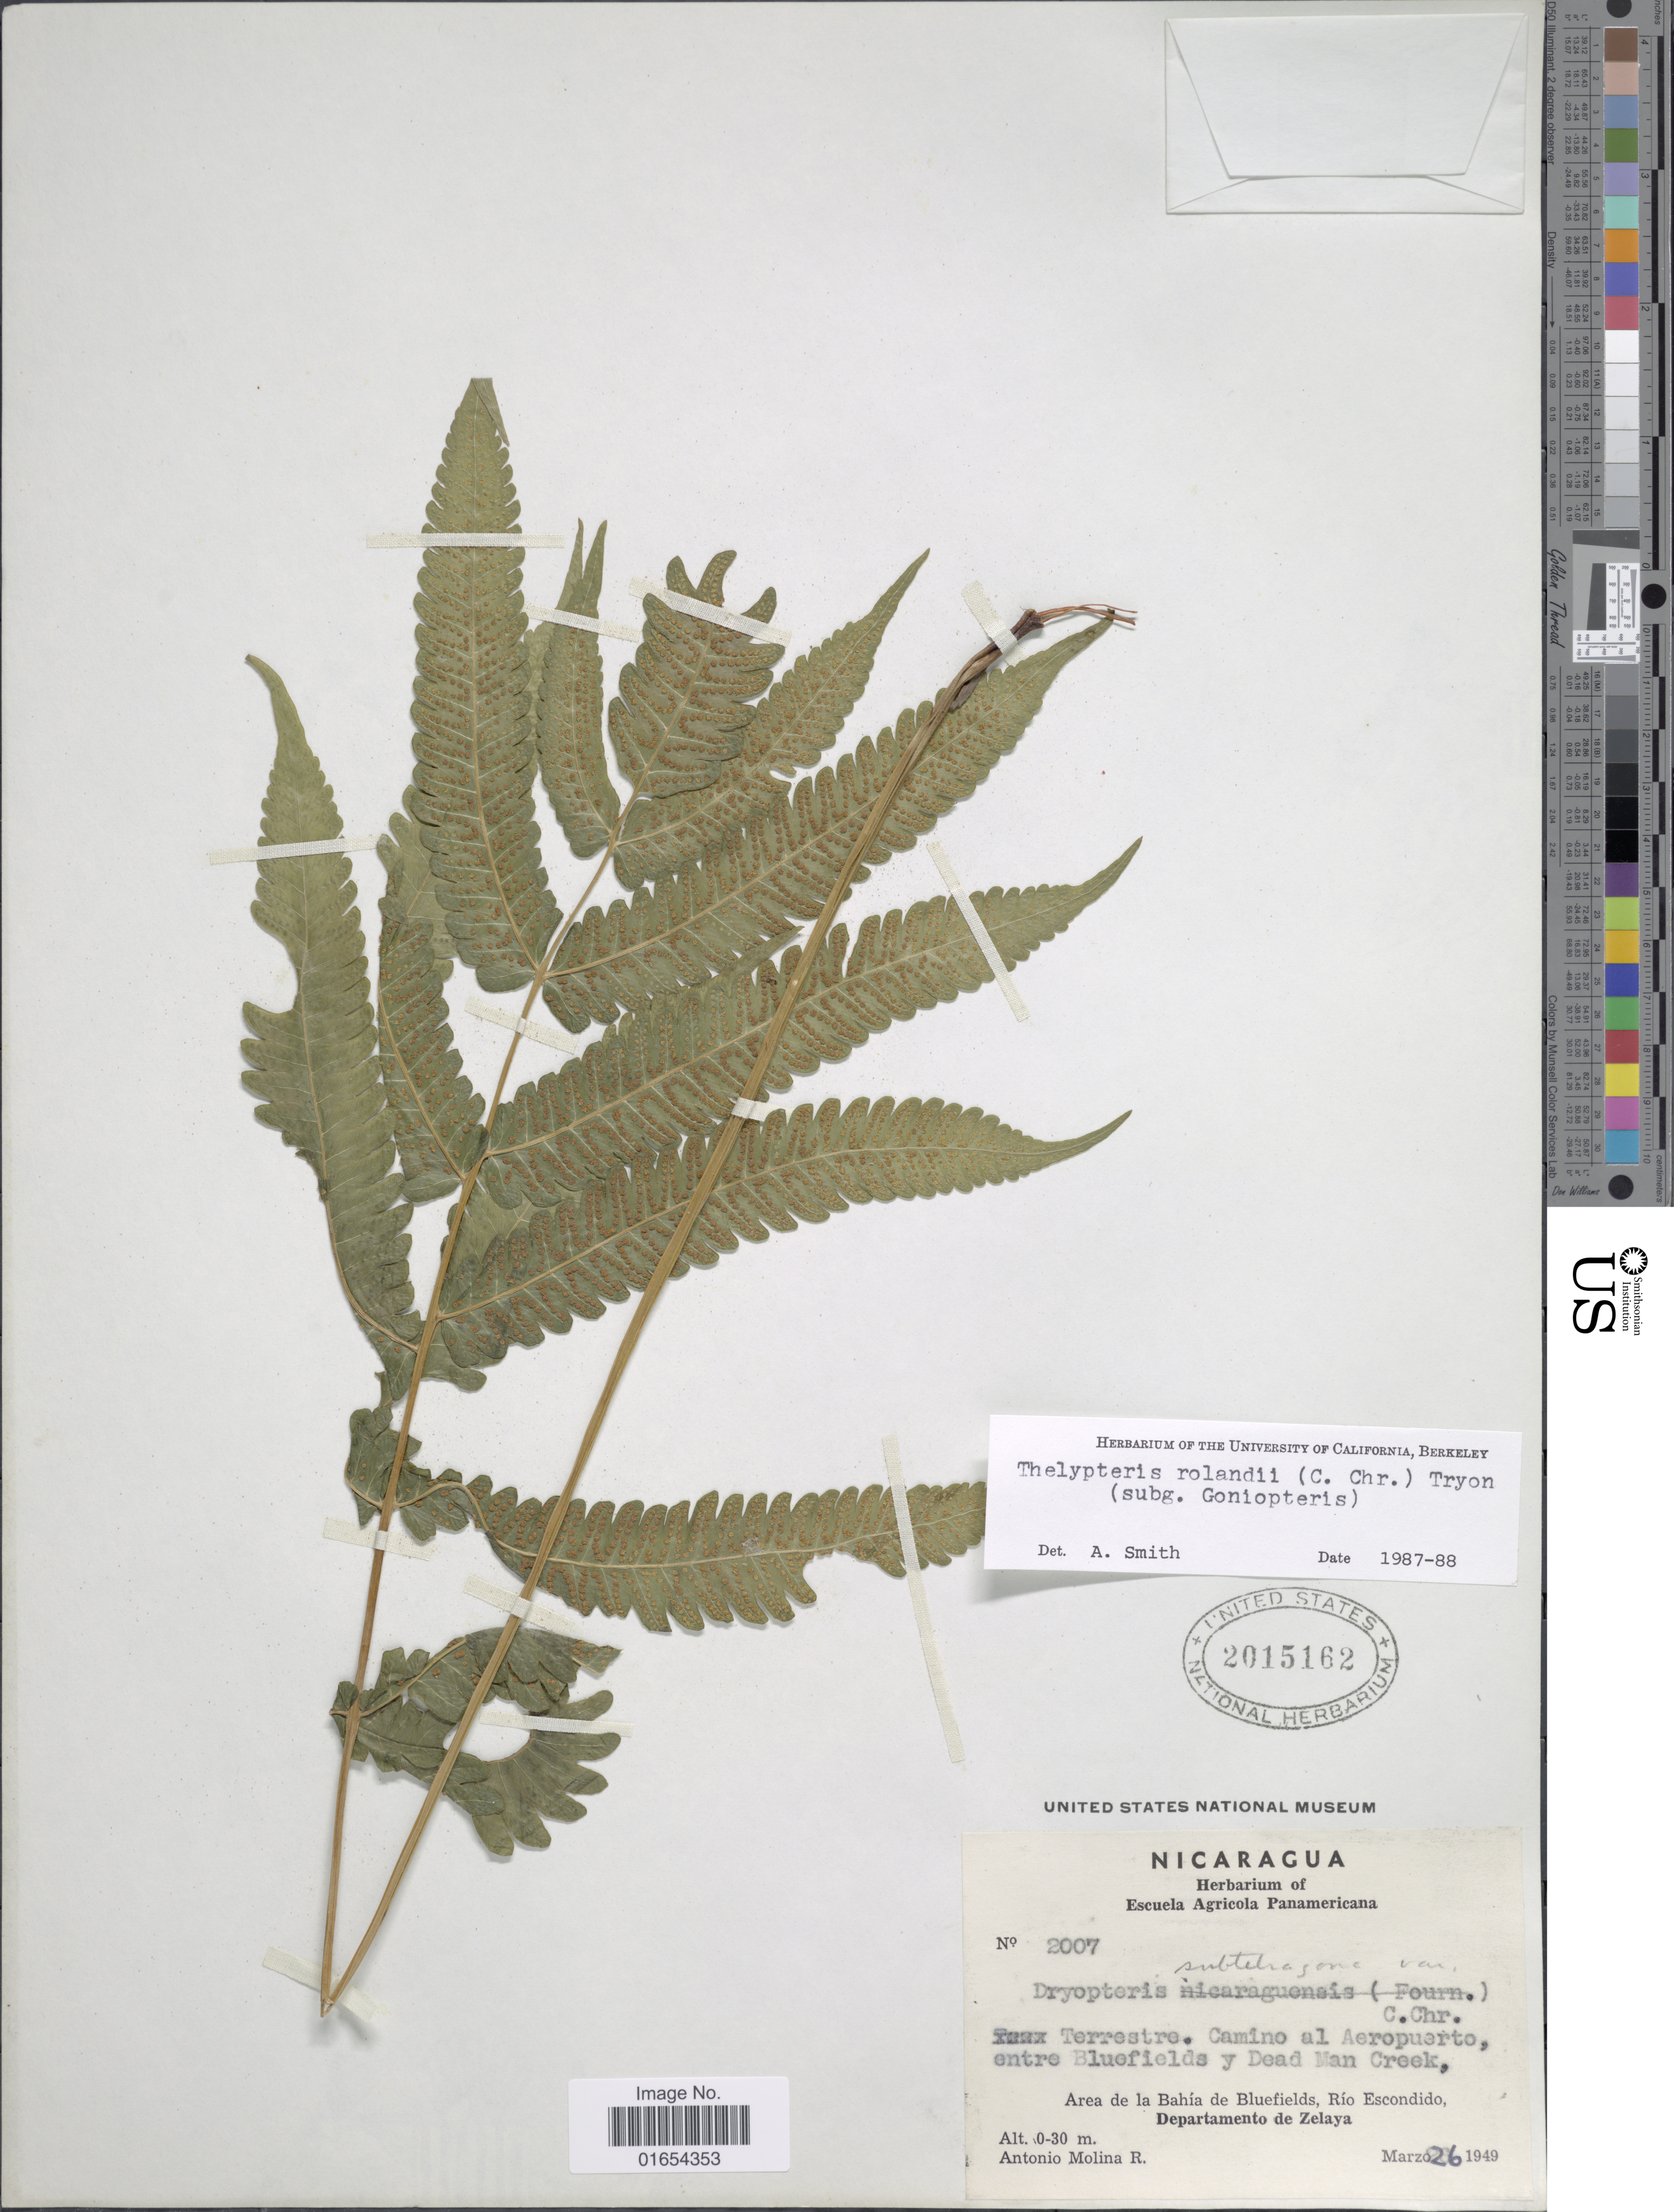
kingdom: Plantae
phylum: Tracheophyta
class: Polypodiopsida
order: Polypodiales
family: Thelypteridaceae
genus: Goniopteris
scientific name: Goniopteris rolandii (C. Chr.) comb. nov., ined 2015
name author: (C. Chr.)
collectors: A. Molina R.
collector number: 2007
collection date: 1949-03-26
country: Nicaragua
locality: Terrestre. Camino al Aeropuerto, entre Bluefields y Dead Man Creek, Area de la Bahia de Bluefields, Rio Escondido, Deparramento de Zelaya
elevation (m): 0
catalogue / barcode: US 2015162